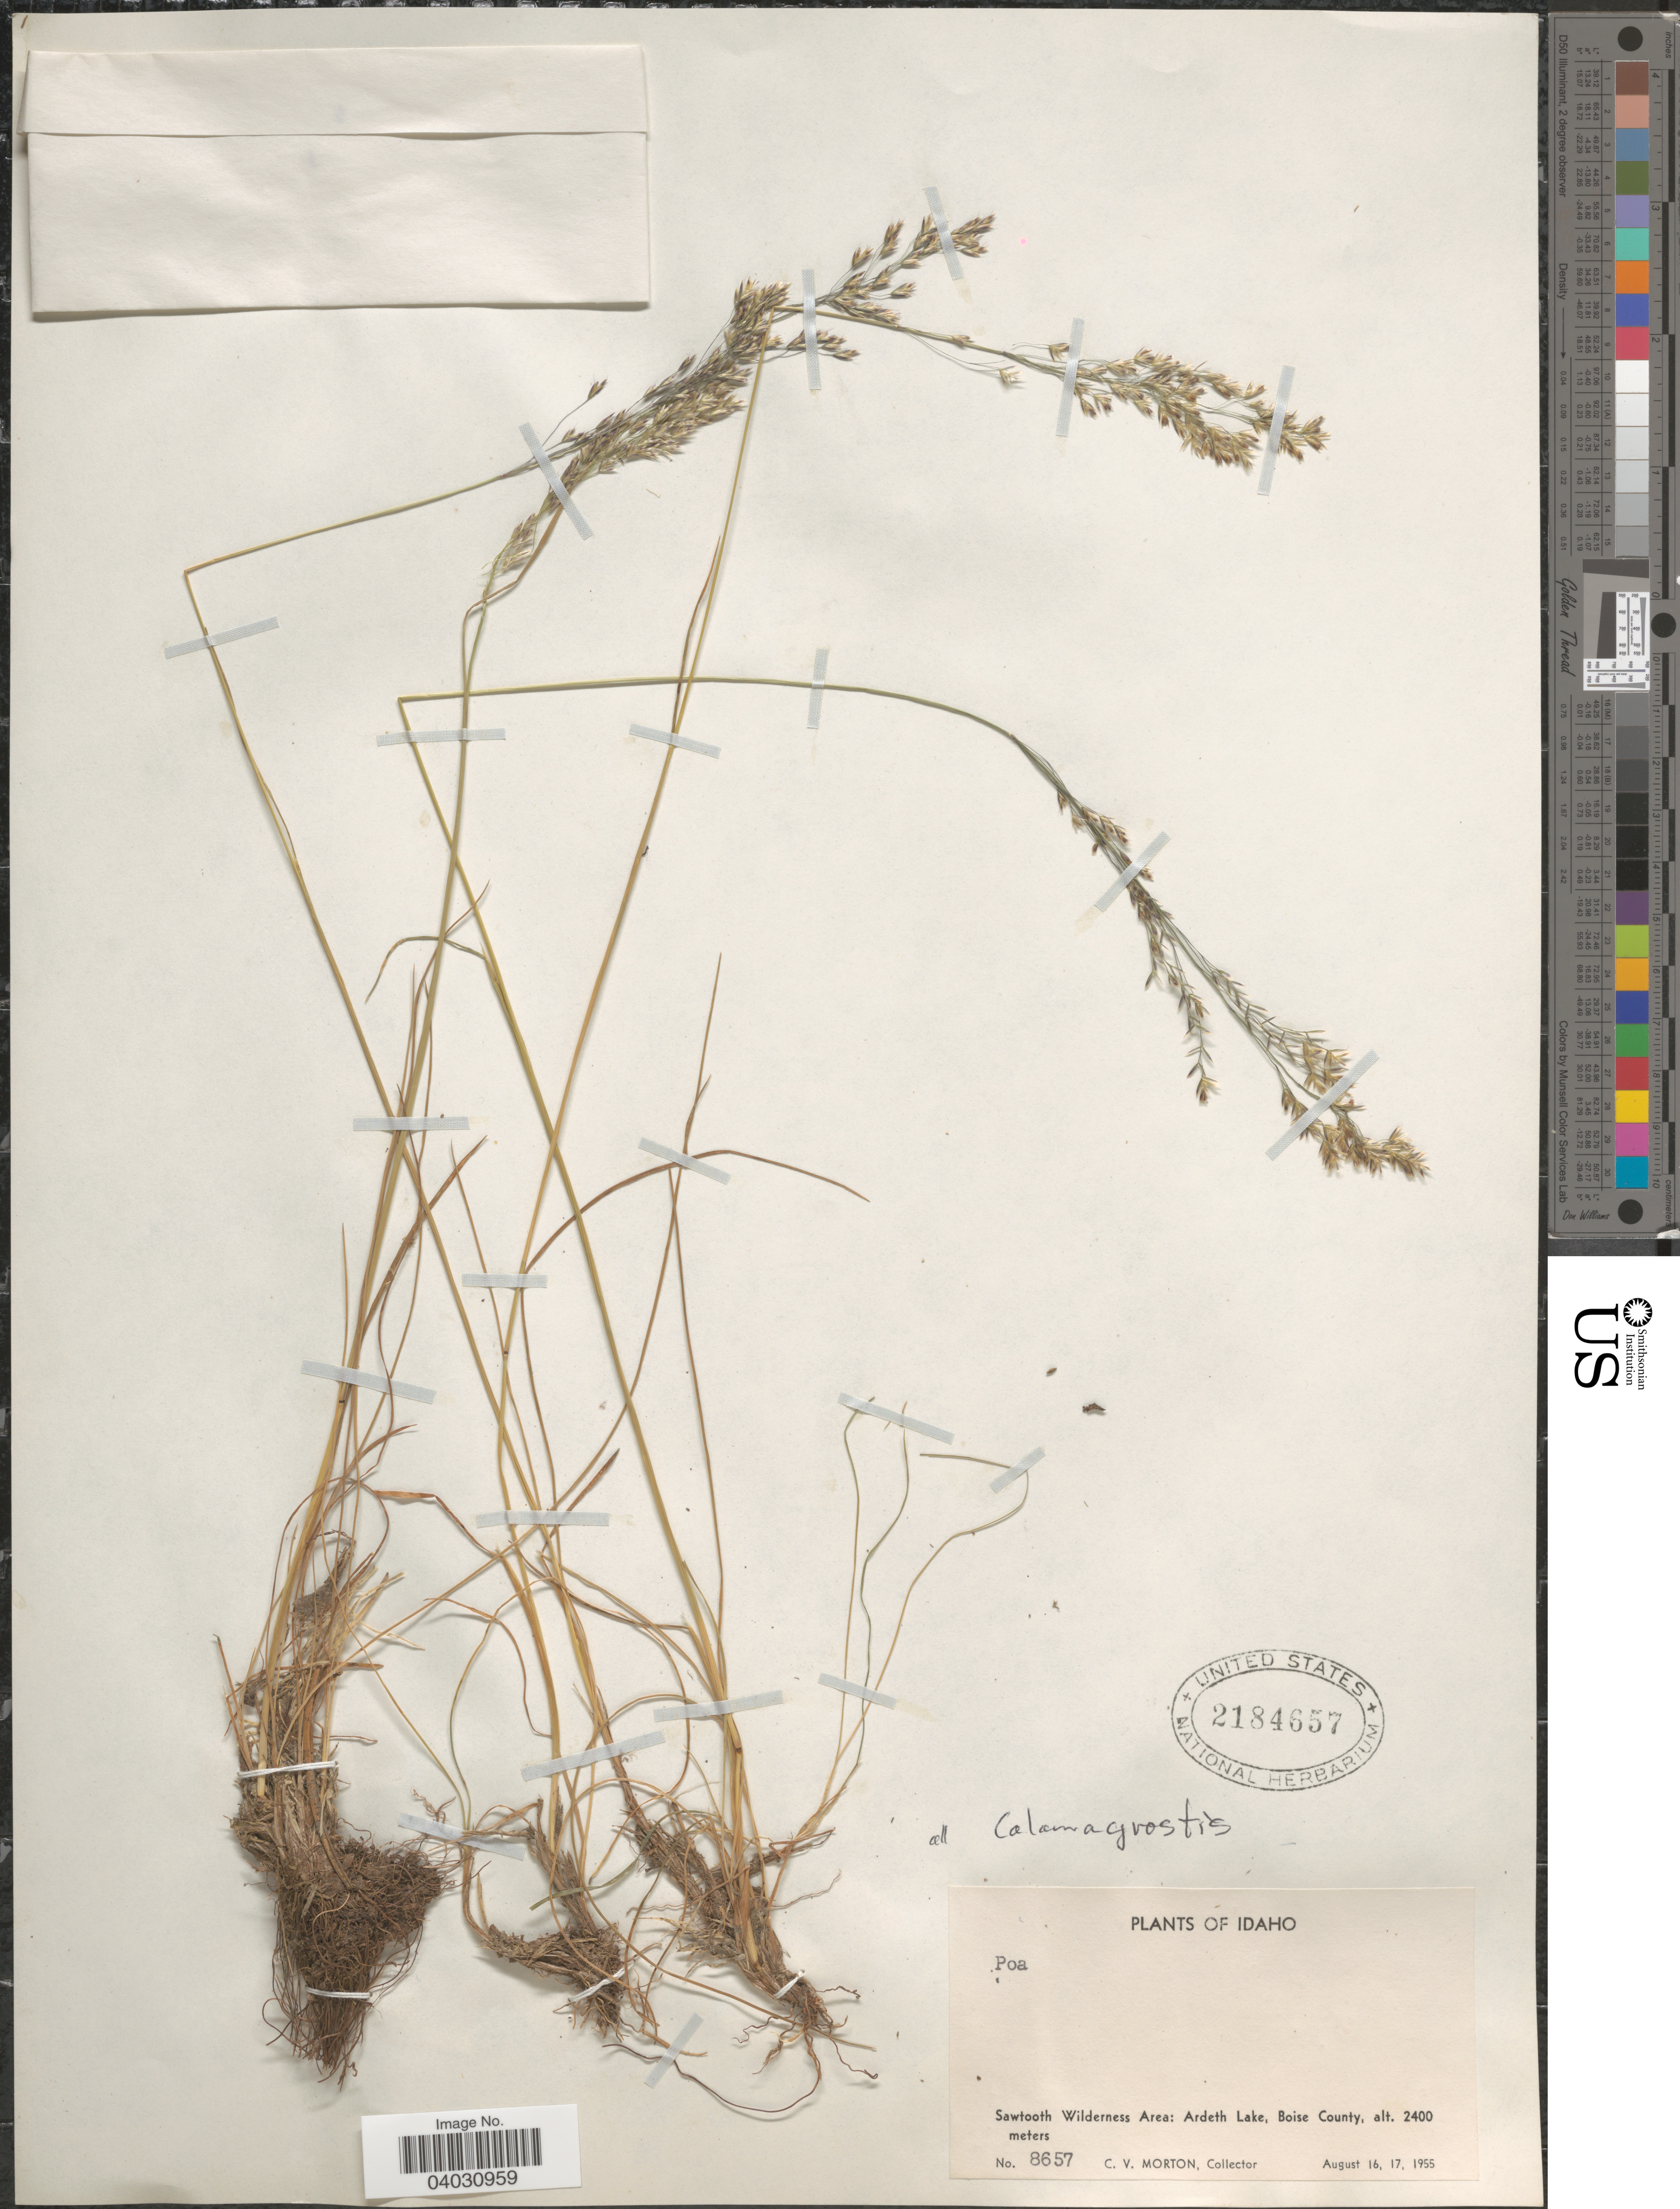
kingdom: Plantae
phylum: Tracheophyta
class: Liliopsida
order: Poales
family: Poaceae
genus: Calamagrostis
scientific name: Calamagrostis sp.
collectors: C. V. Morton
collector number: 8657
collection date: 1955-08-16/1955-08-17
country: United States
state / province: Idaho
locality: Sawtooth Wilderness Area: Ardeth Lake, Boise County.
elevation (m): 2400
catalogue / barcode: US 2184657